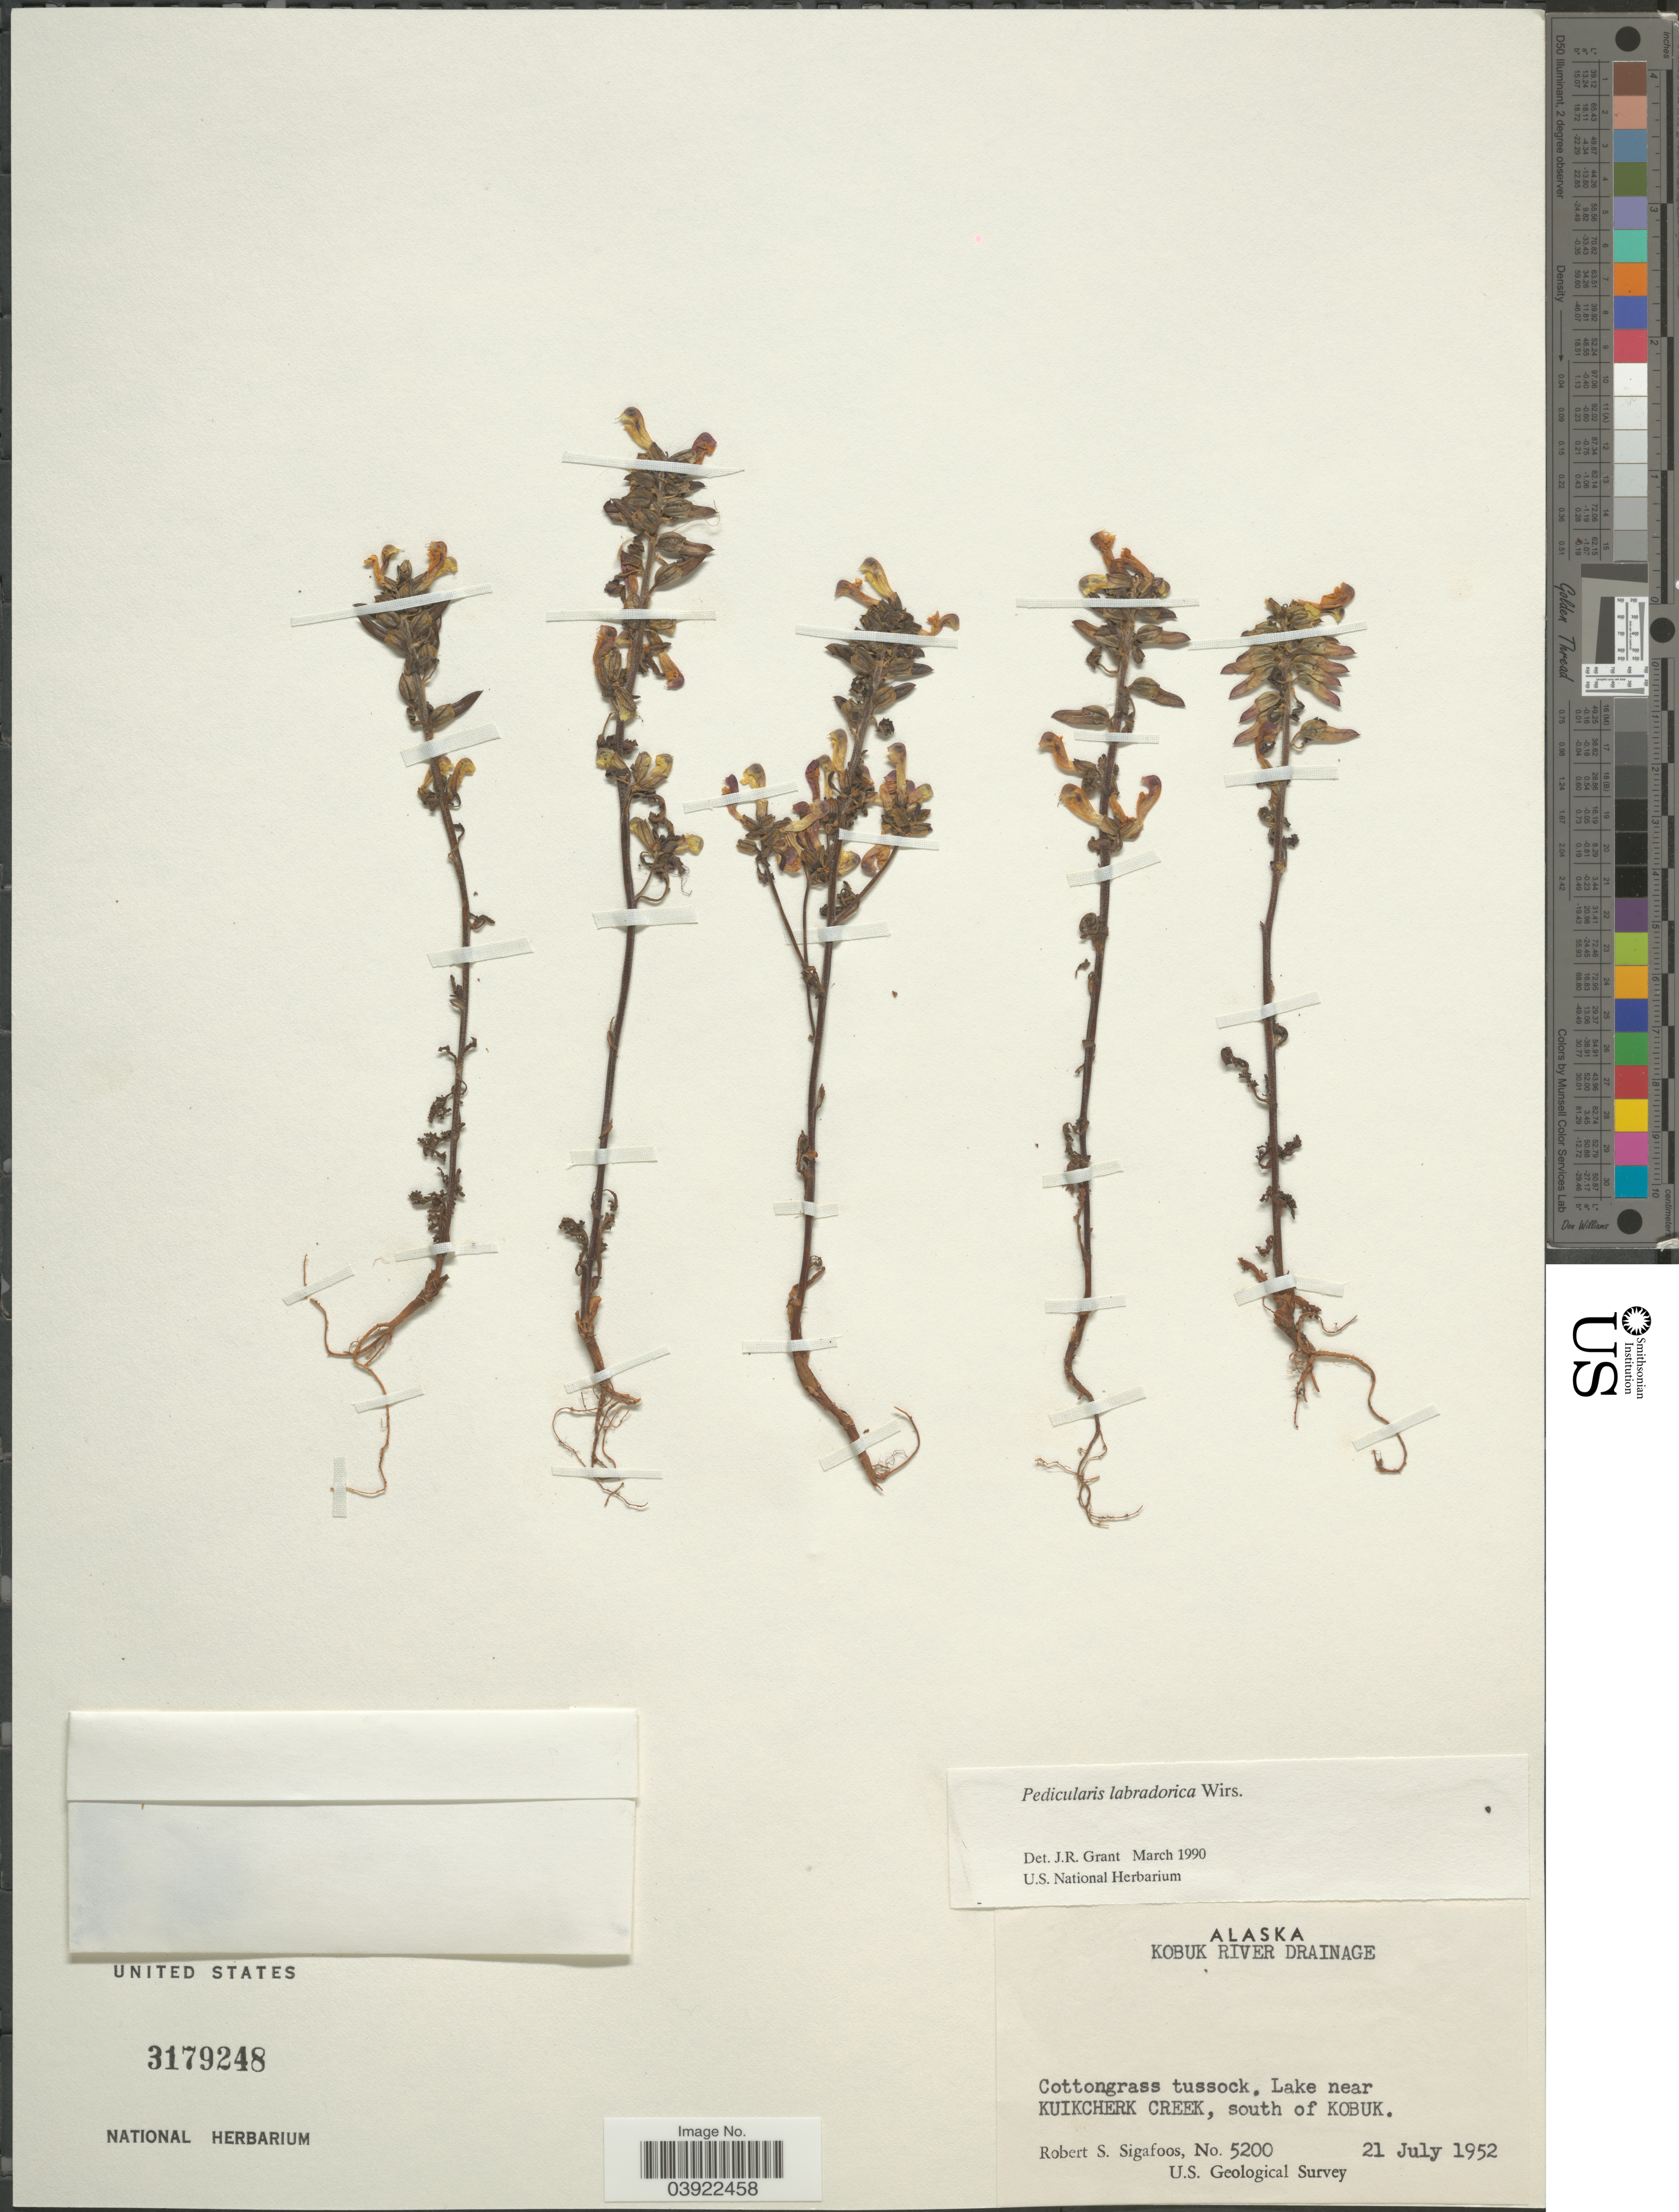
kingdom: Plantae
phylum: Tracheophyta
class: Magnoliopsida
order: Lamiales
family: Orobanchaceae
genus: Pedicularis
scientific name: Pedicularis labradorica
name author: Wirsing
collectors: R. Sigafoos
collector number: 5200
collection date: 1952-07-21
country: United States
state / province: Alaska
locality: Kobuk River Drainage. Lake near Kuikcherk Creek, south of Kobuk.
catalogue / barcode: US 3179248